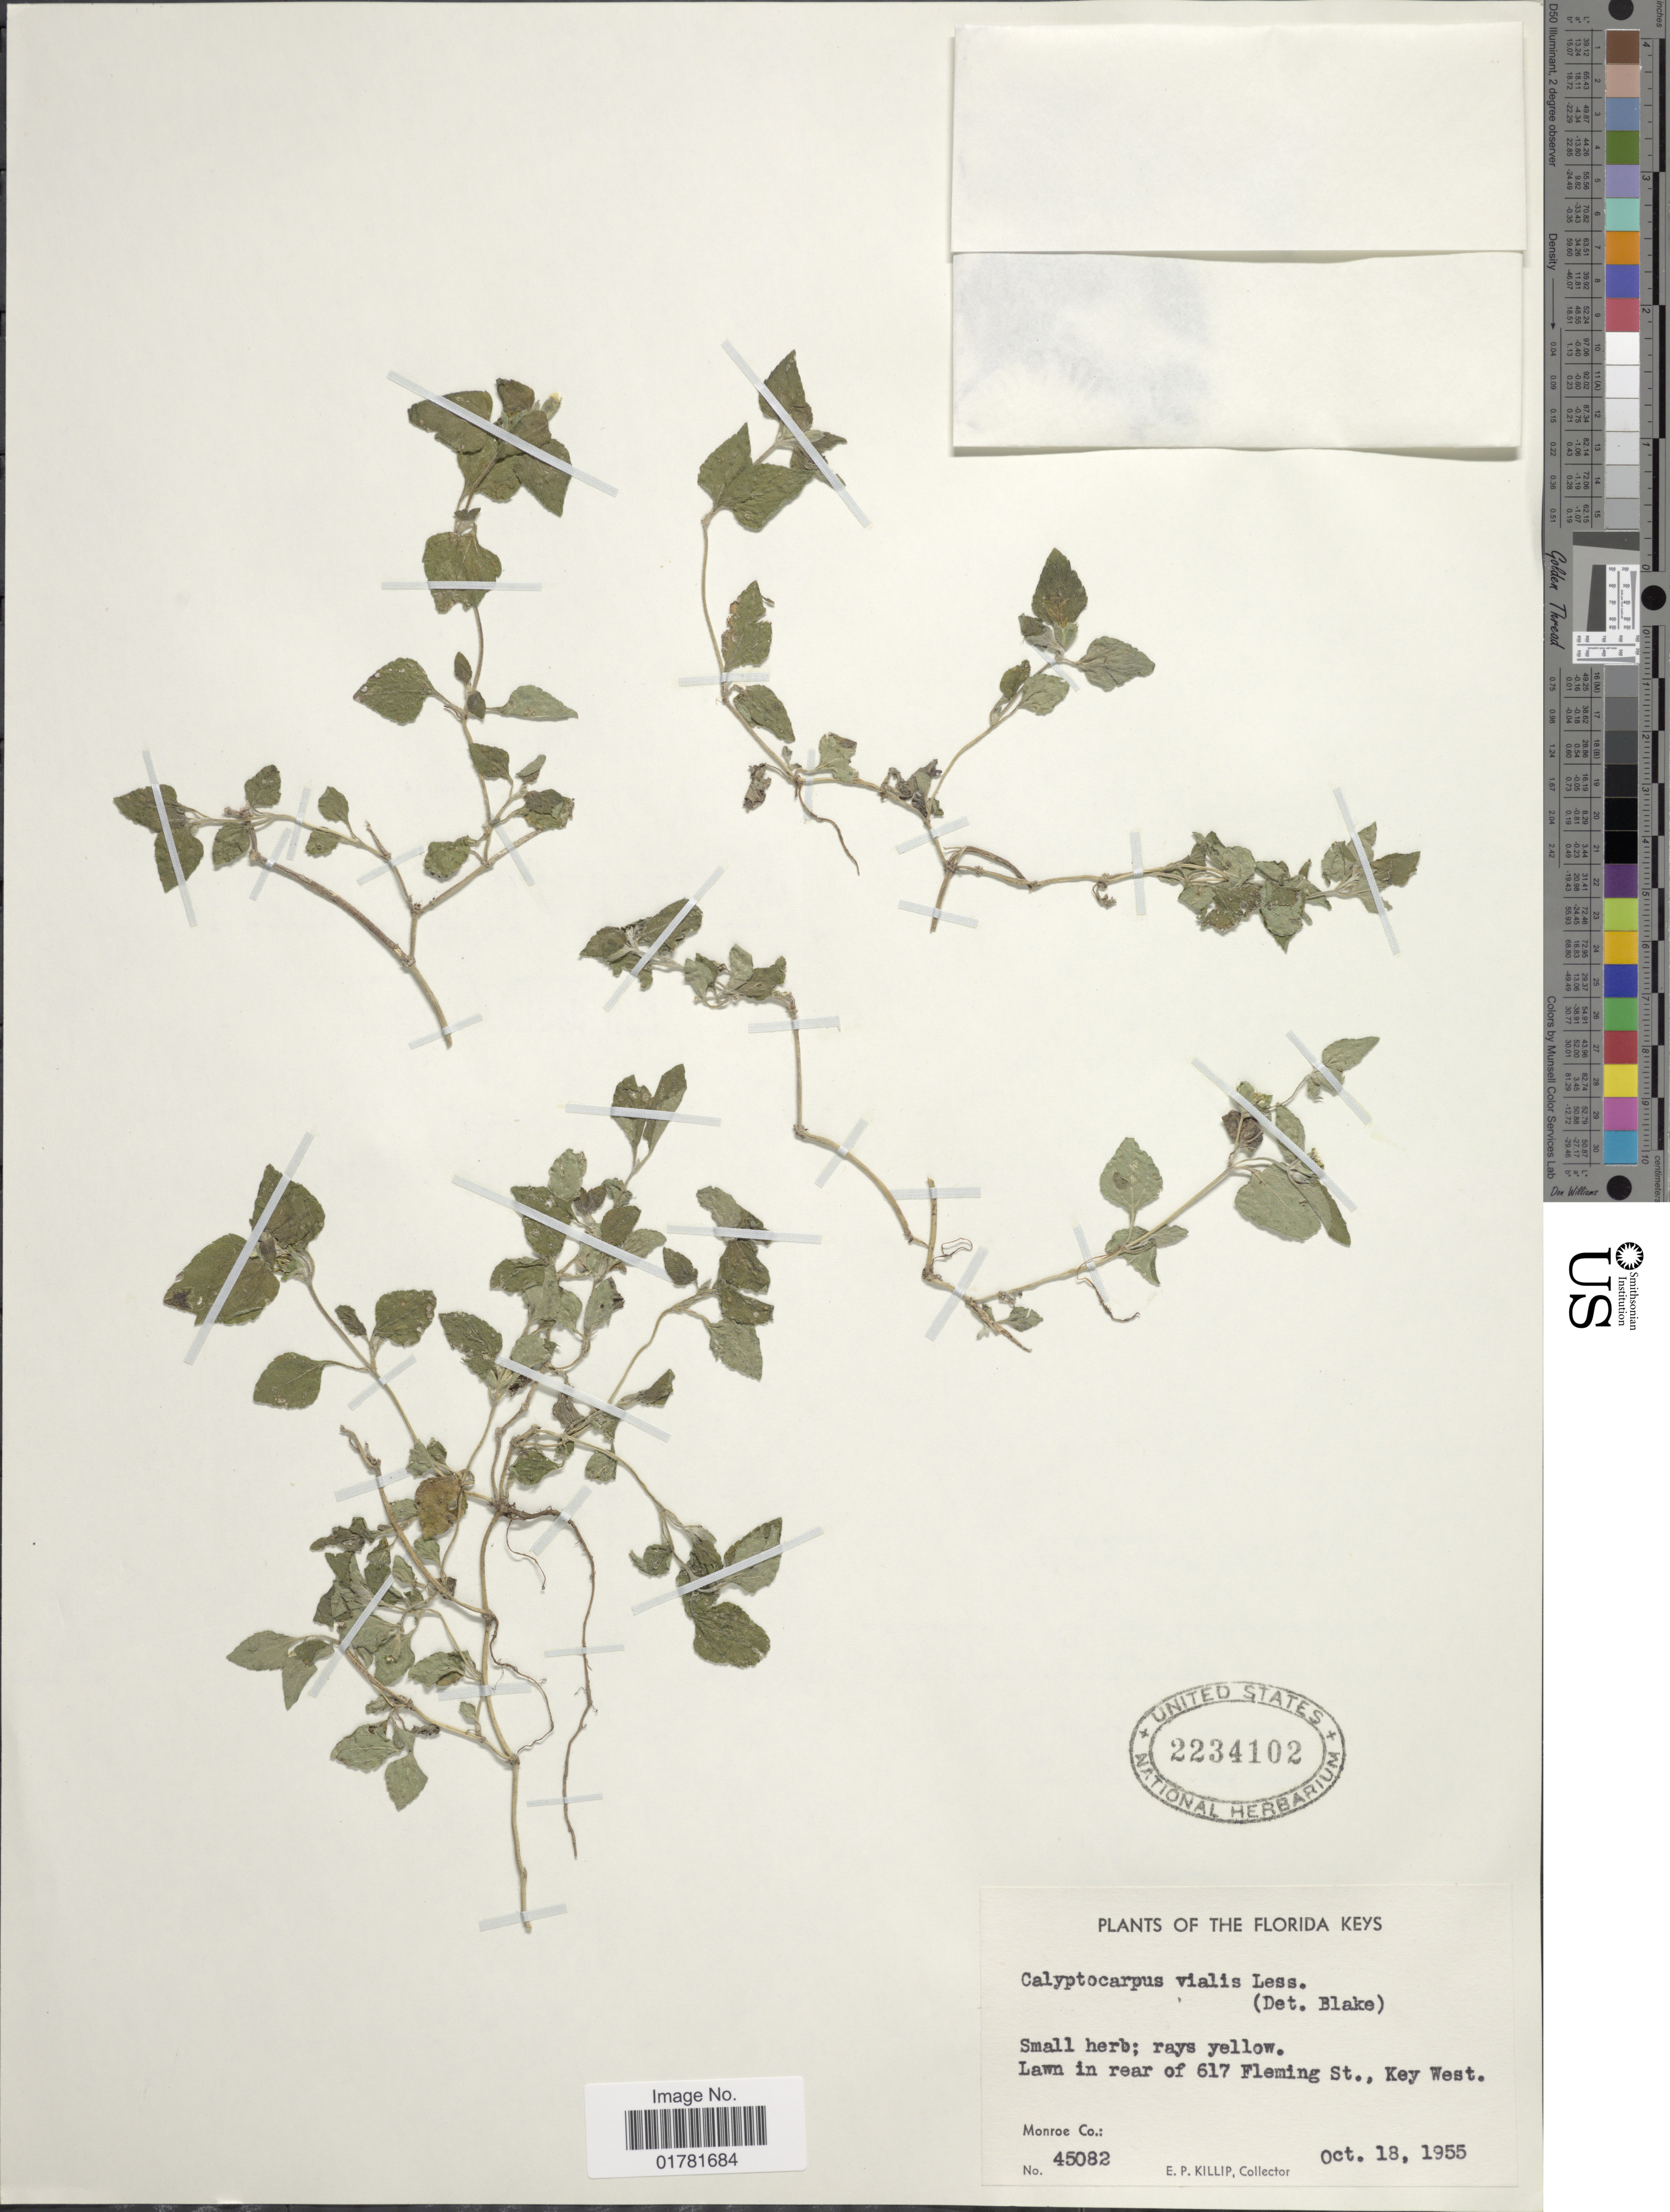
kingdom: Plantae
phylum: Tracheophyta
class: Magnoliopsida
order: Asterales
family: Asteraceae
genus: Calyptocarpus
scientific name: Calyptocarpus vialis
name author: Less.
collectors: E. P. Killip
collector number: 45082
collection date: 1955-10-18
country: United States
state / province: Florida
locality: The Florida Keys, Lawn in rear of 617 Fleming St., Key West. Monroe Co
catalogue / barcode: US 2234102